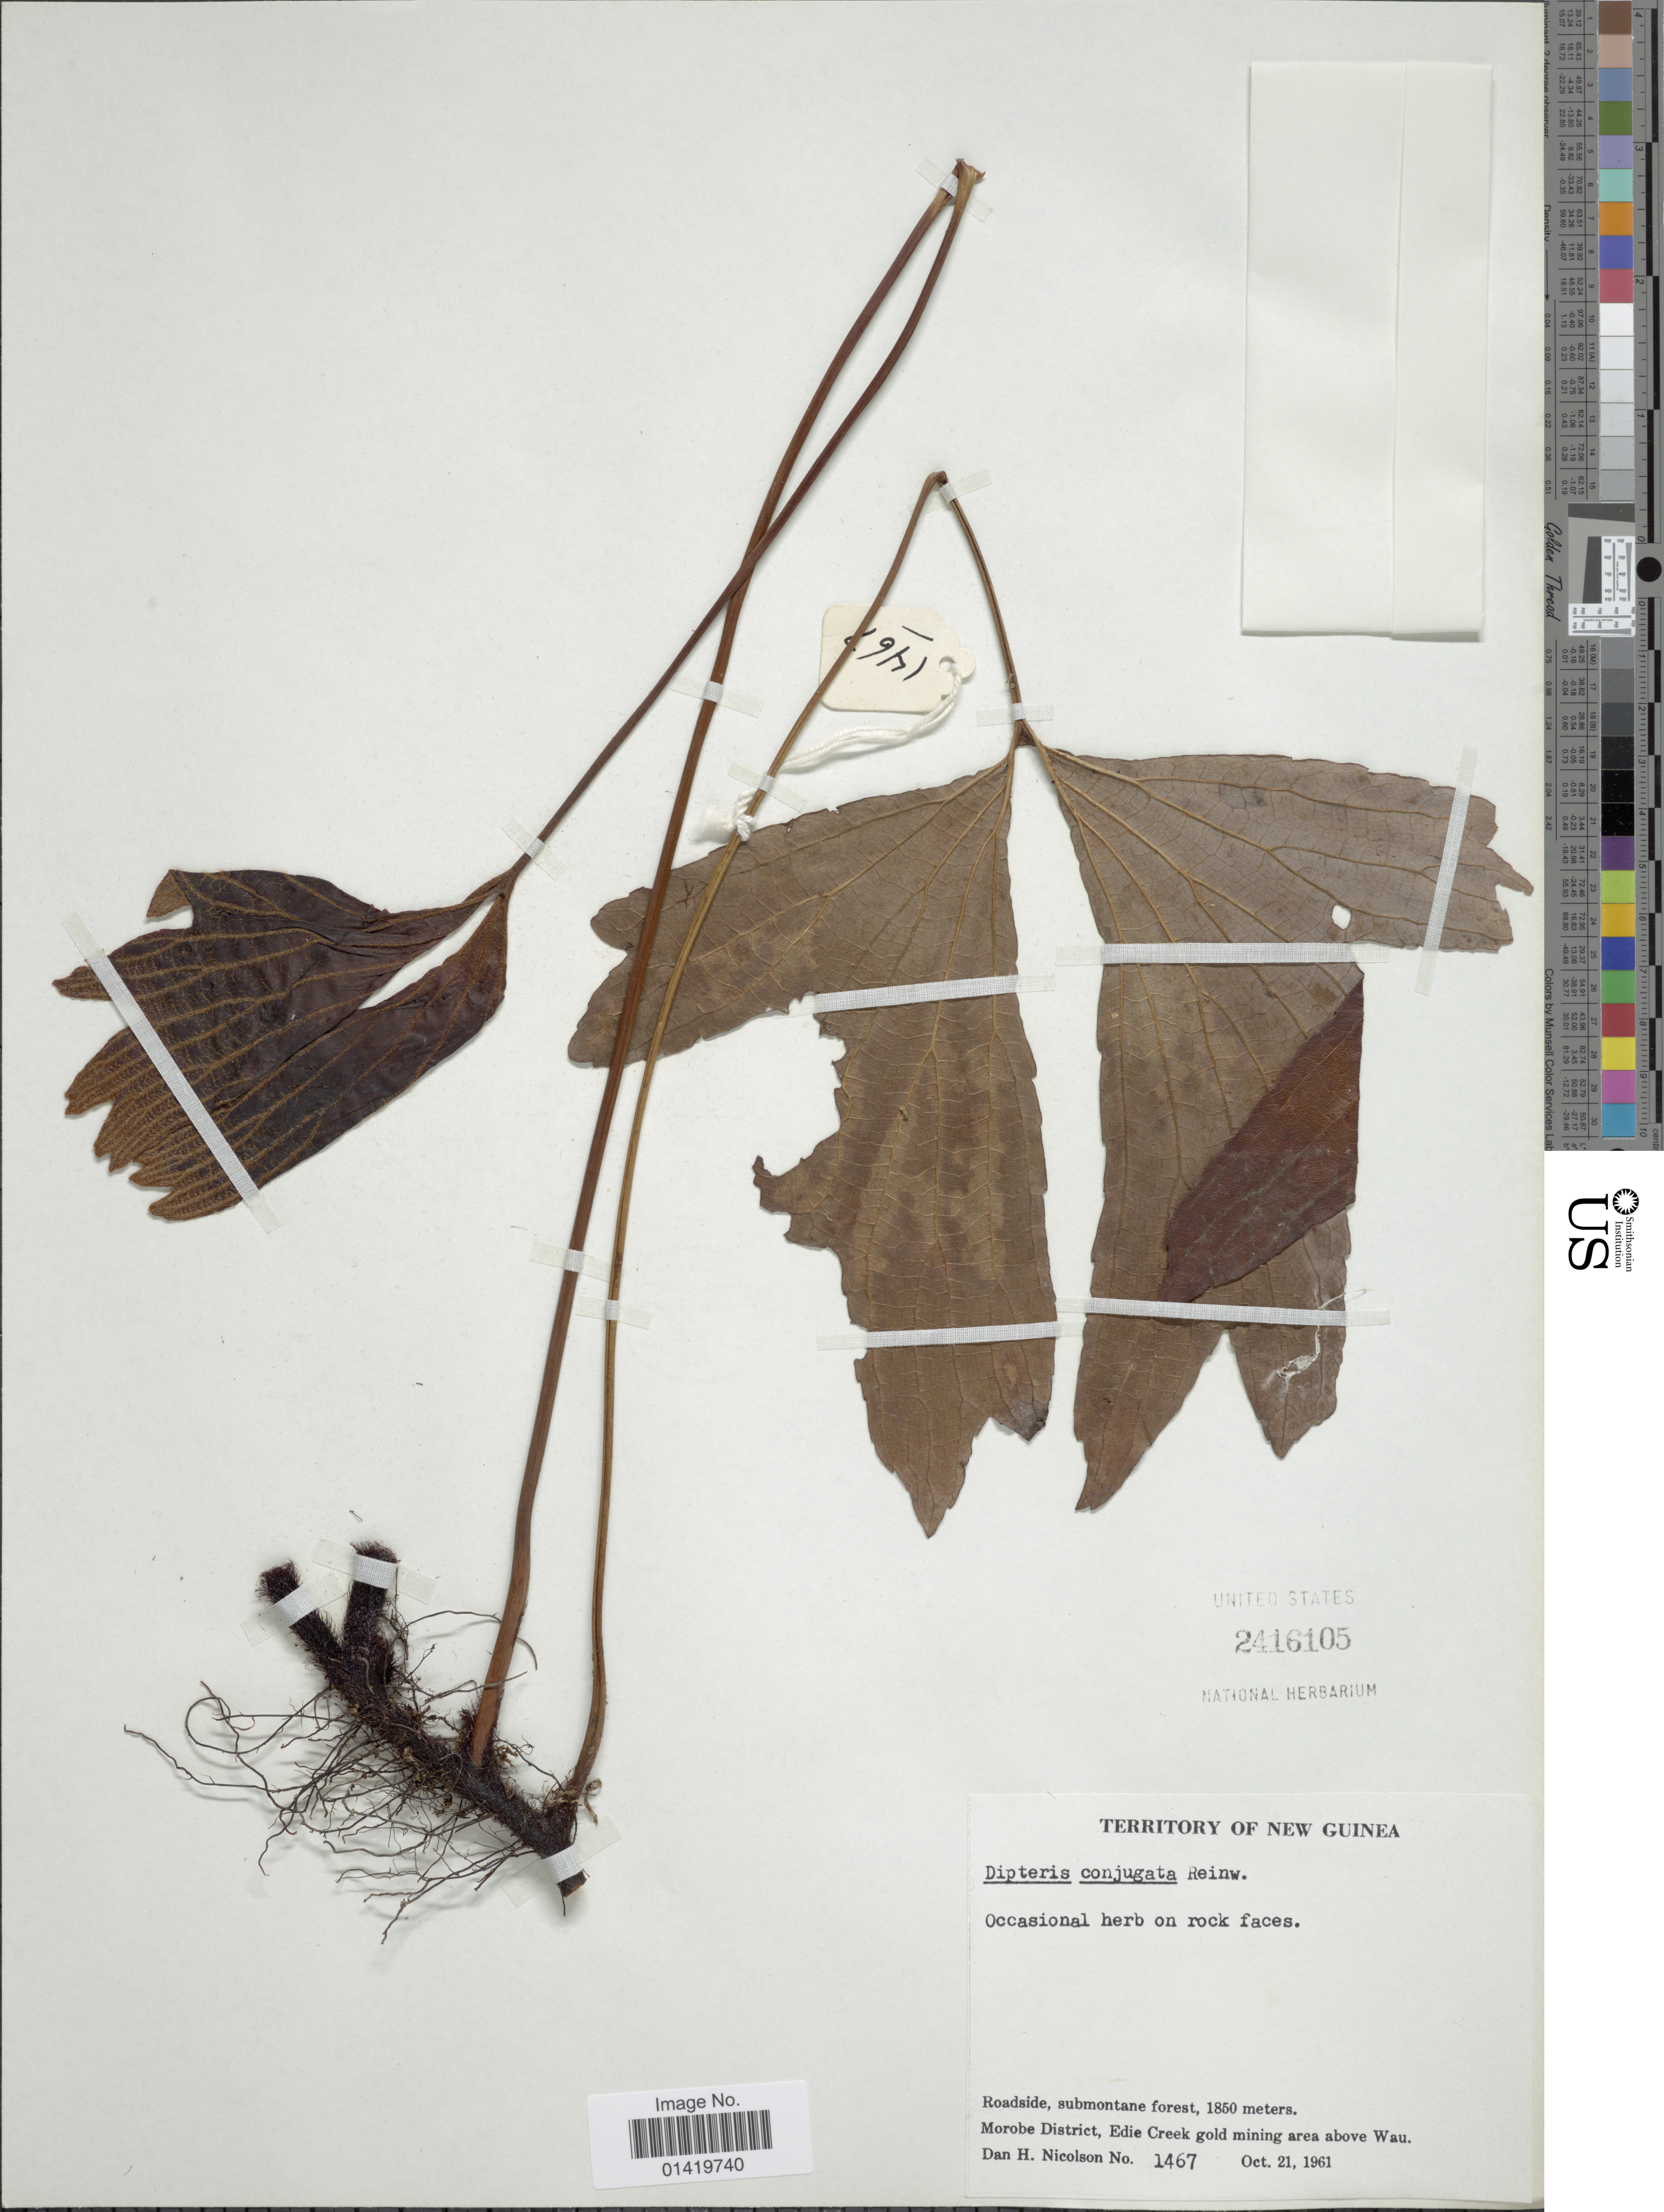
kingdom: Plantae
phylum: Tracheophyta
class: Polypodiopsida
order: Gleicheniales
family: Dipteridaceae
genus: Dipteris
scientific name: Dipteris conjugata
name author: Reinw.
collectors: D. H. Nicolson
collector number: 1467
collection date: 1961-10-21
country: Papua New Guinea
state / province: Morobe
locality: Territory of New Guinea. Roadside, submontane forest. Edie Creek gold mining area above Wau.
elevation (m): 1850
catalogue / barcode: US 2416105